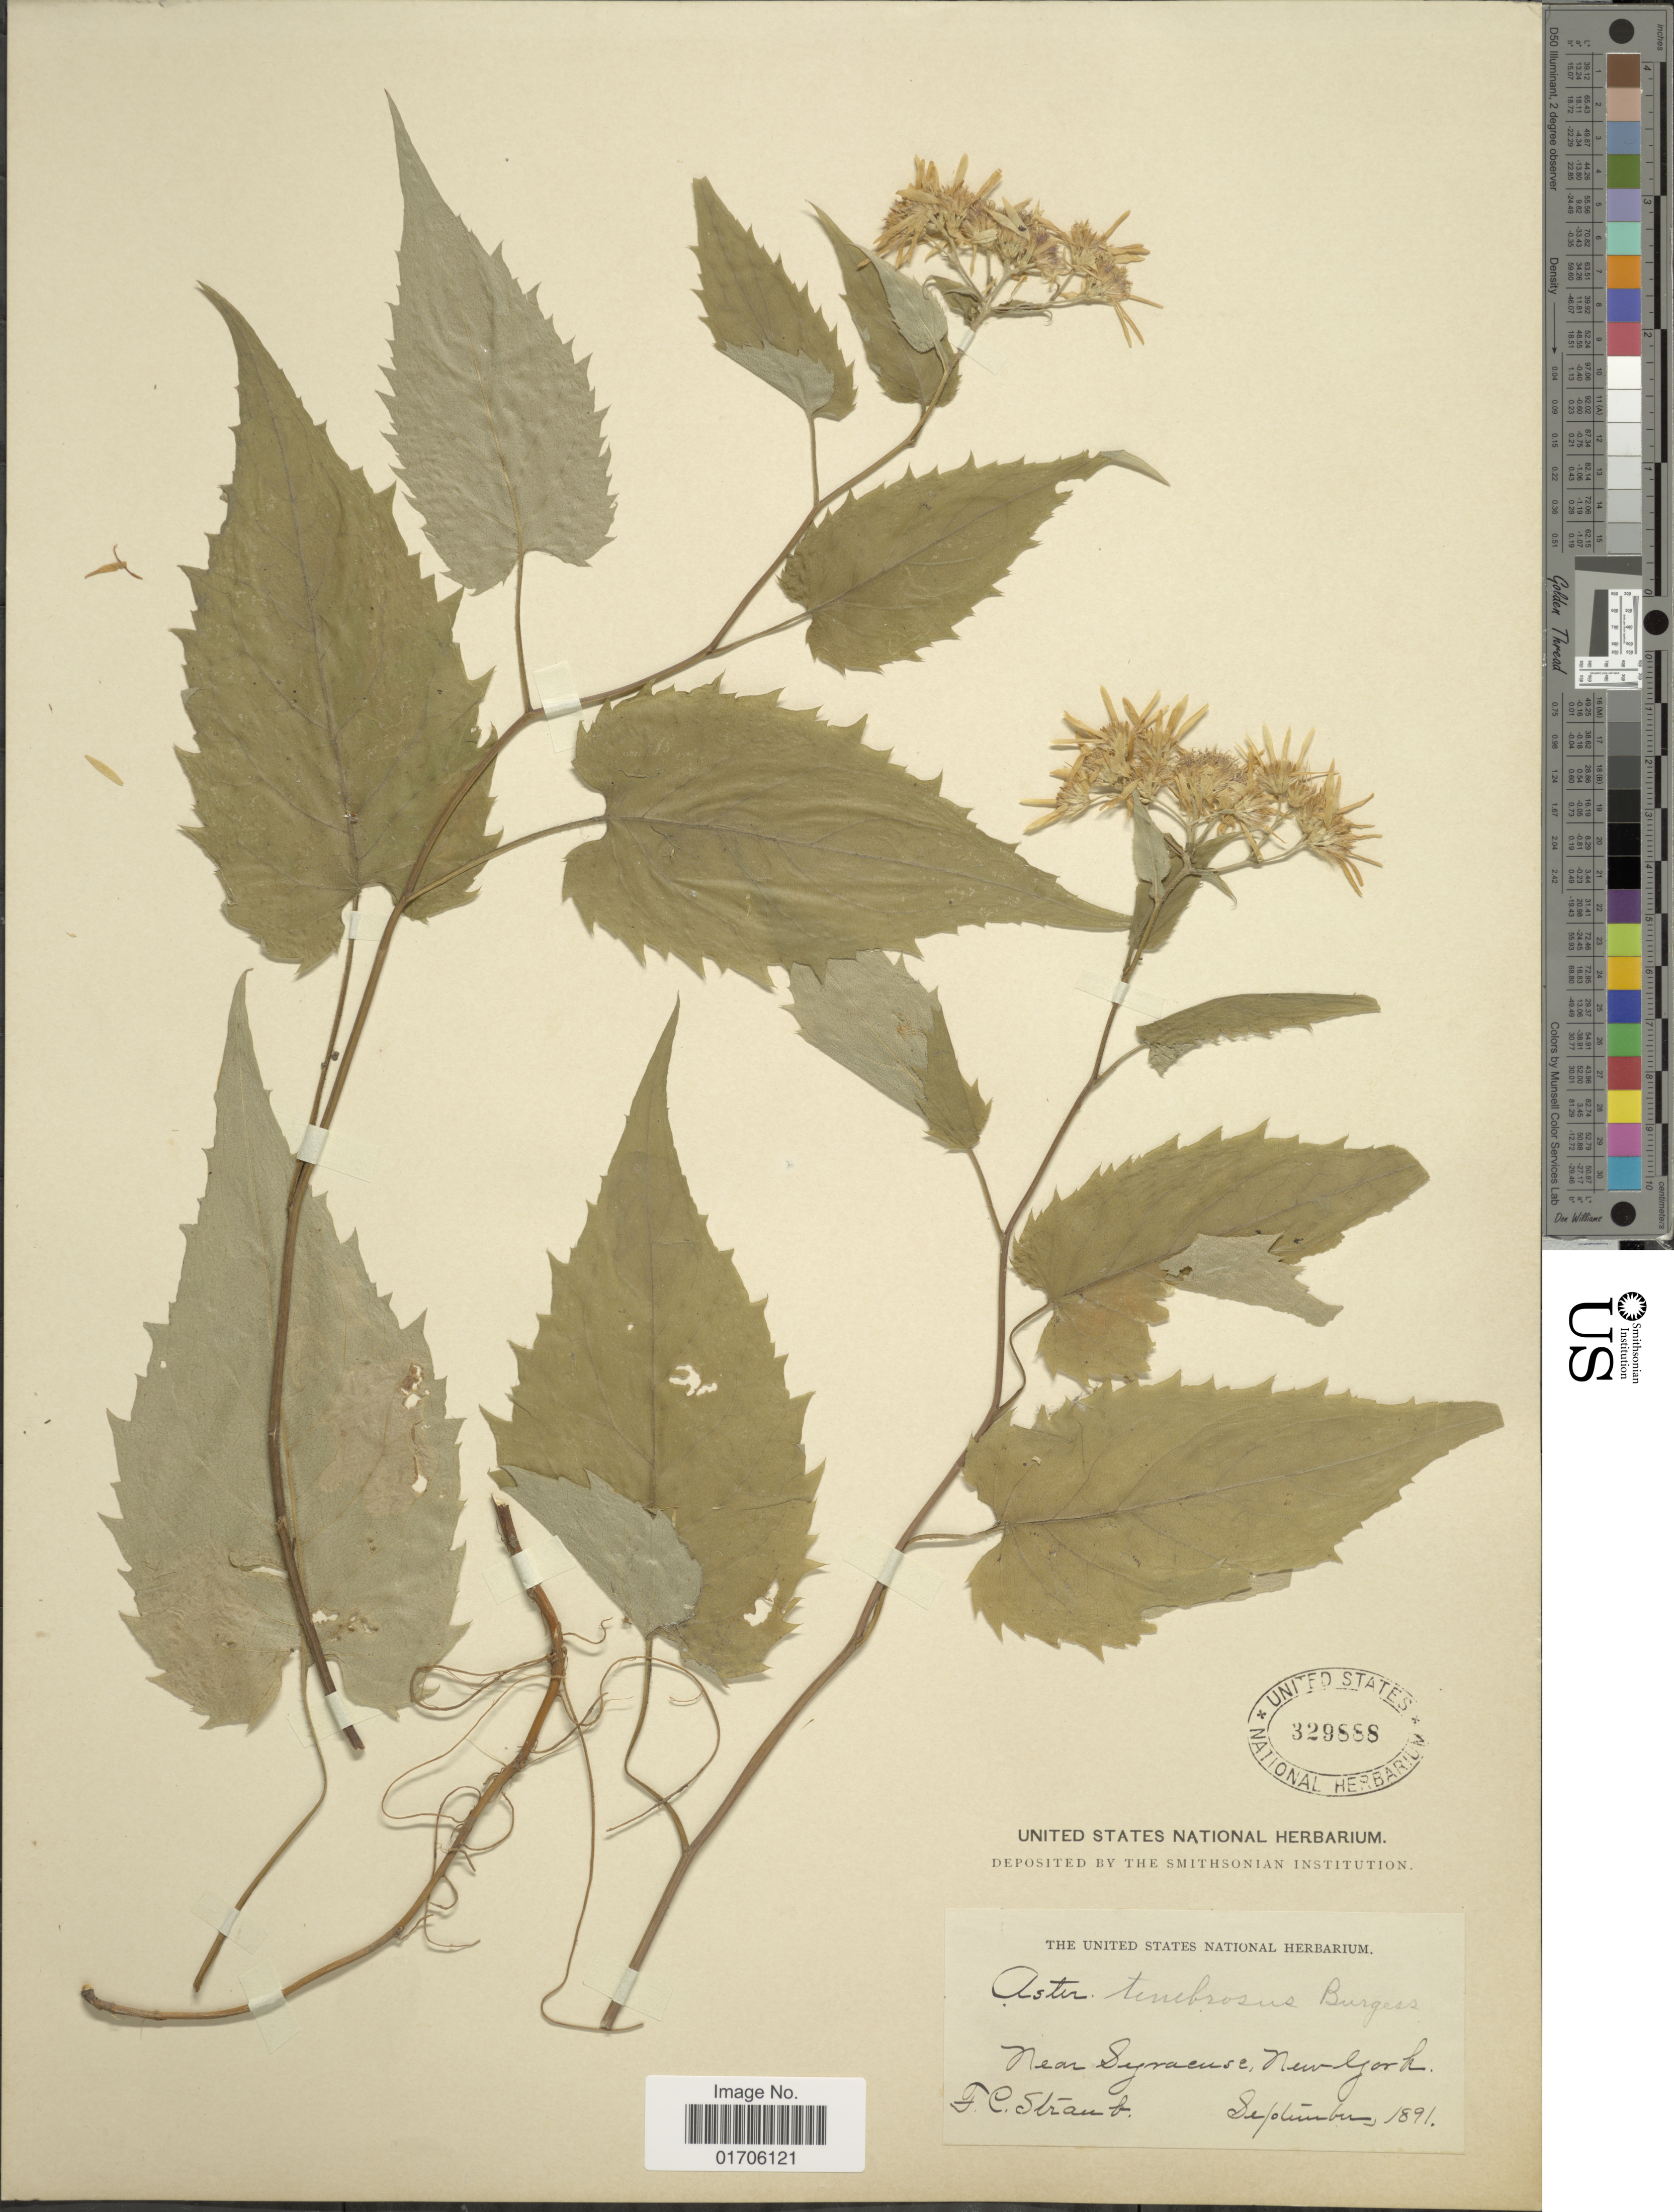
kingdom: Plantae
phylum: Tracheophyta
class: Magnoliopsida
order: Asterales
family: Asteraceae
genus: Aster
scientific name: Aster tenebrosus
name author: E.S. Burgess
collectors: F. Straub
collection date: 1891-09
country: United States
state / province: New York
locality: Near Syracuse, New York.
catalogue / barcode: US 329888